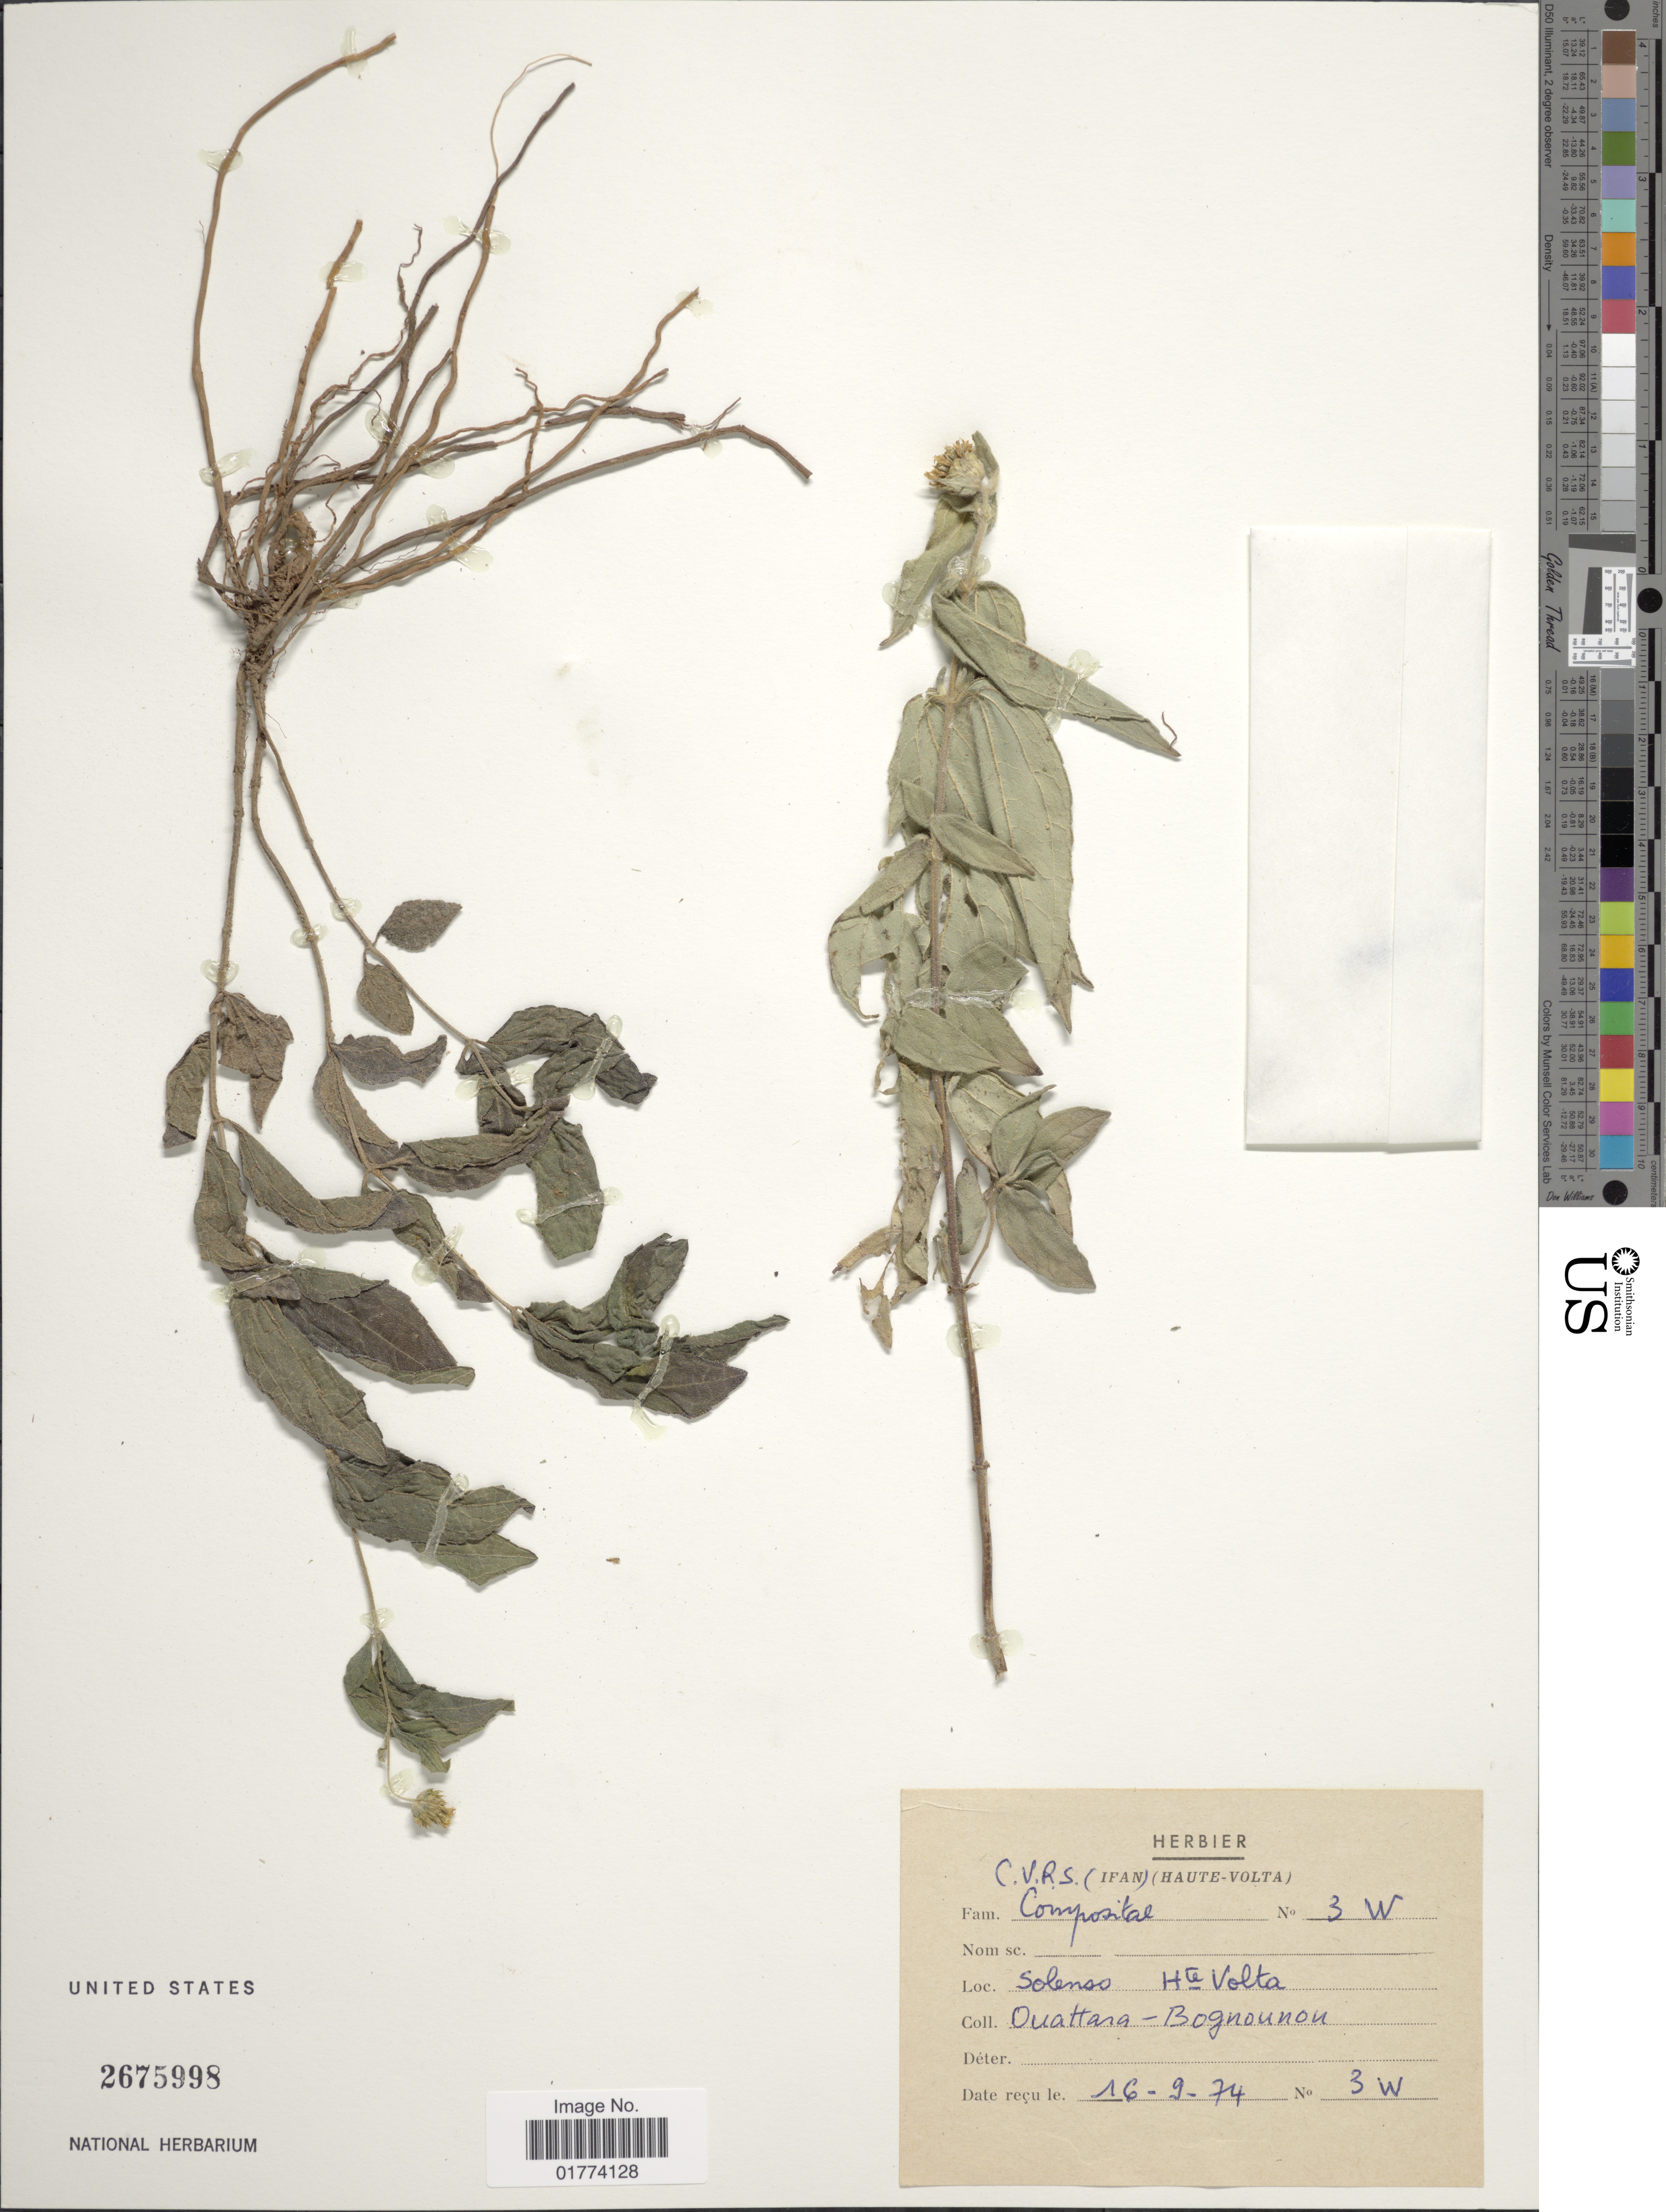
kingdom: Plantae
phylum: Tracheophyta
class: Magnoliopsida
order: Asterales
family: Asteraceae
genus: Melanthera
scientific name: Melanthera eliptica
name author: O. Hoffm.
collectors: Ouattara & M. Bognounon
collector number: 3W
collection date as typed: Transcribed d/m/y: 16/9/74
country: Burkina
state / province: Boucle du Mouhoun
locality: Solenso, Hte Volta [interpreted]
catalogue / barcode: US 2675998